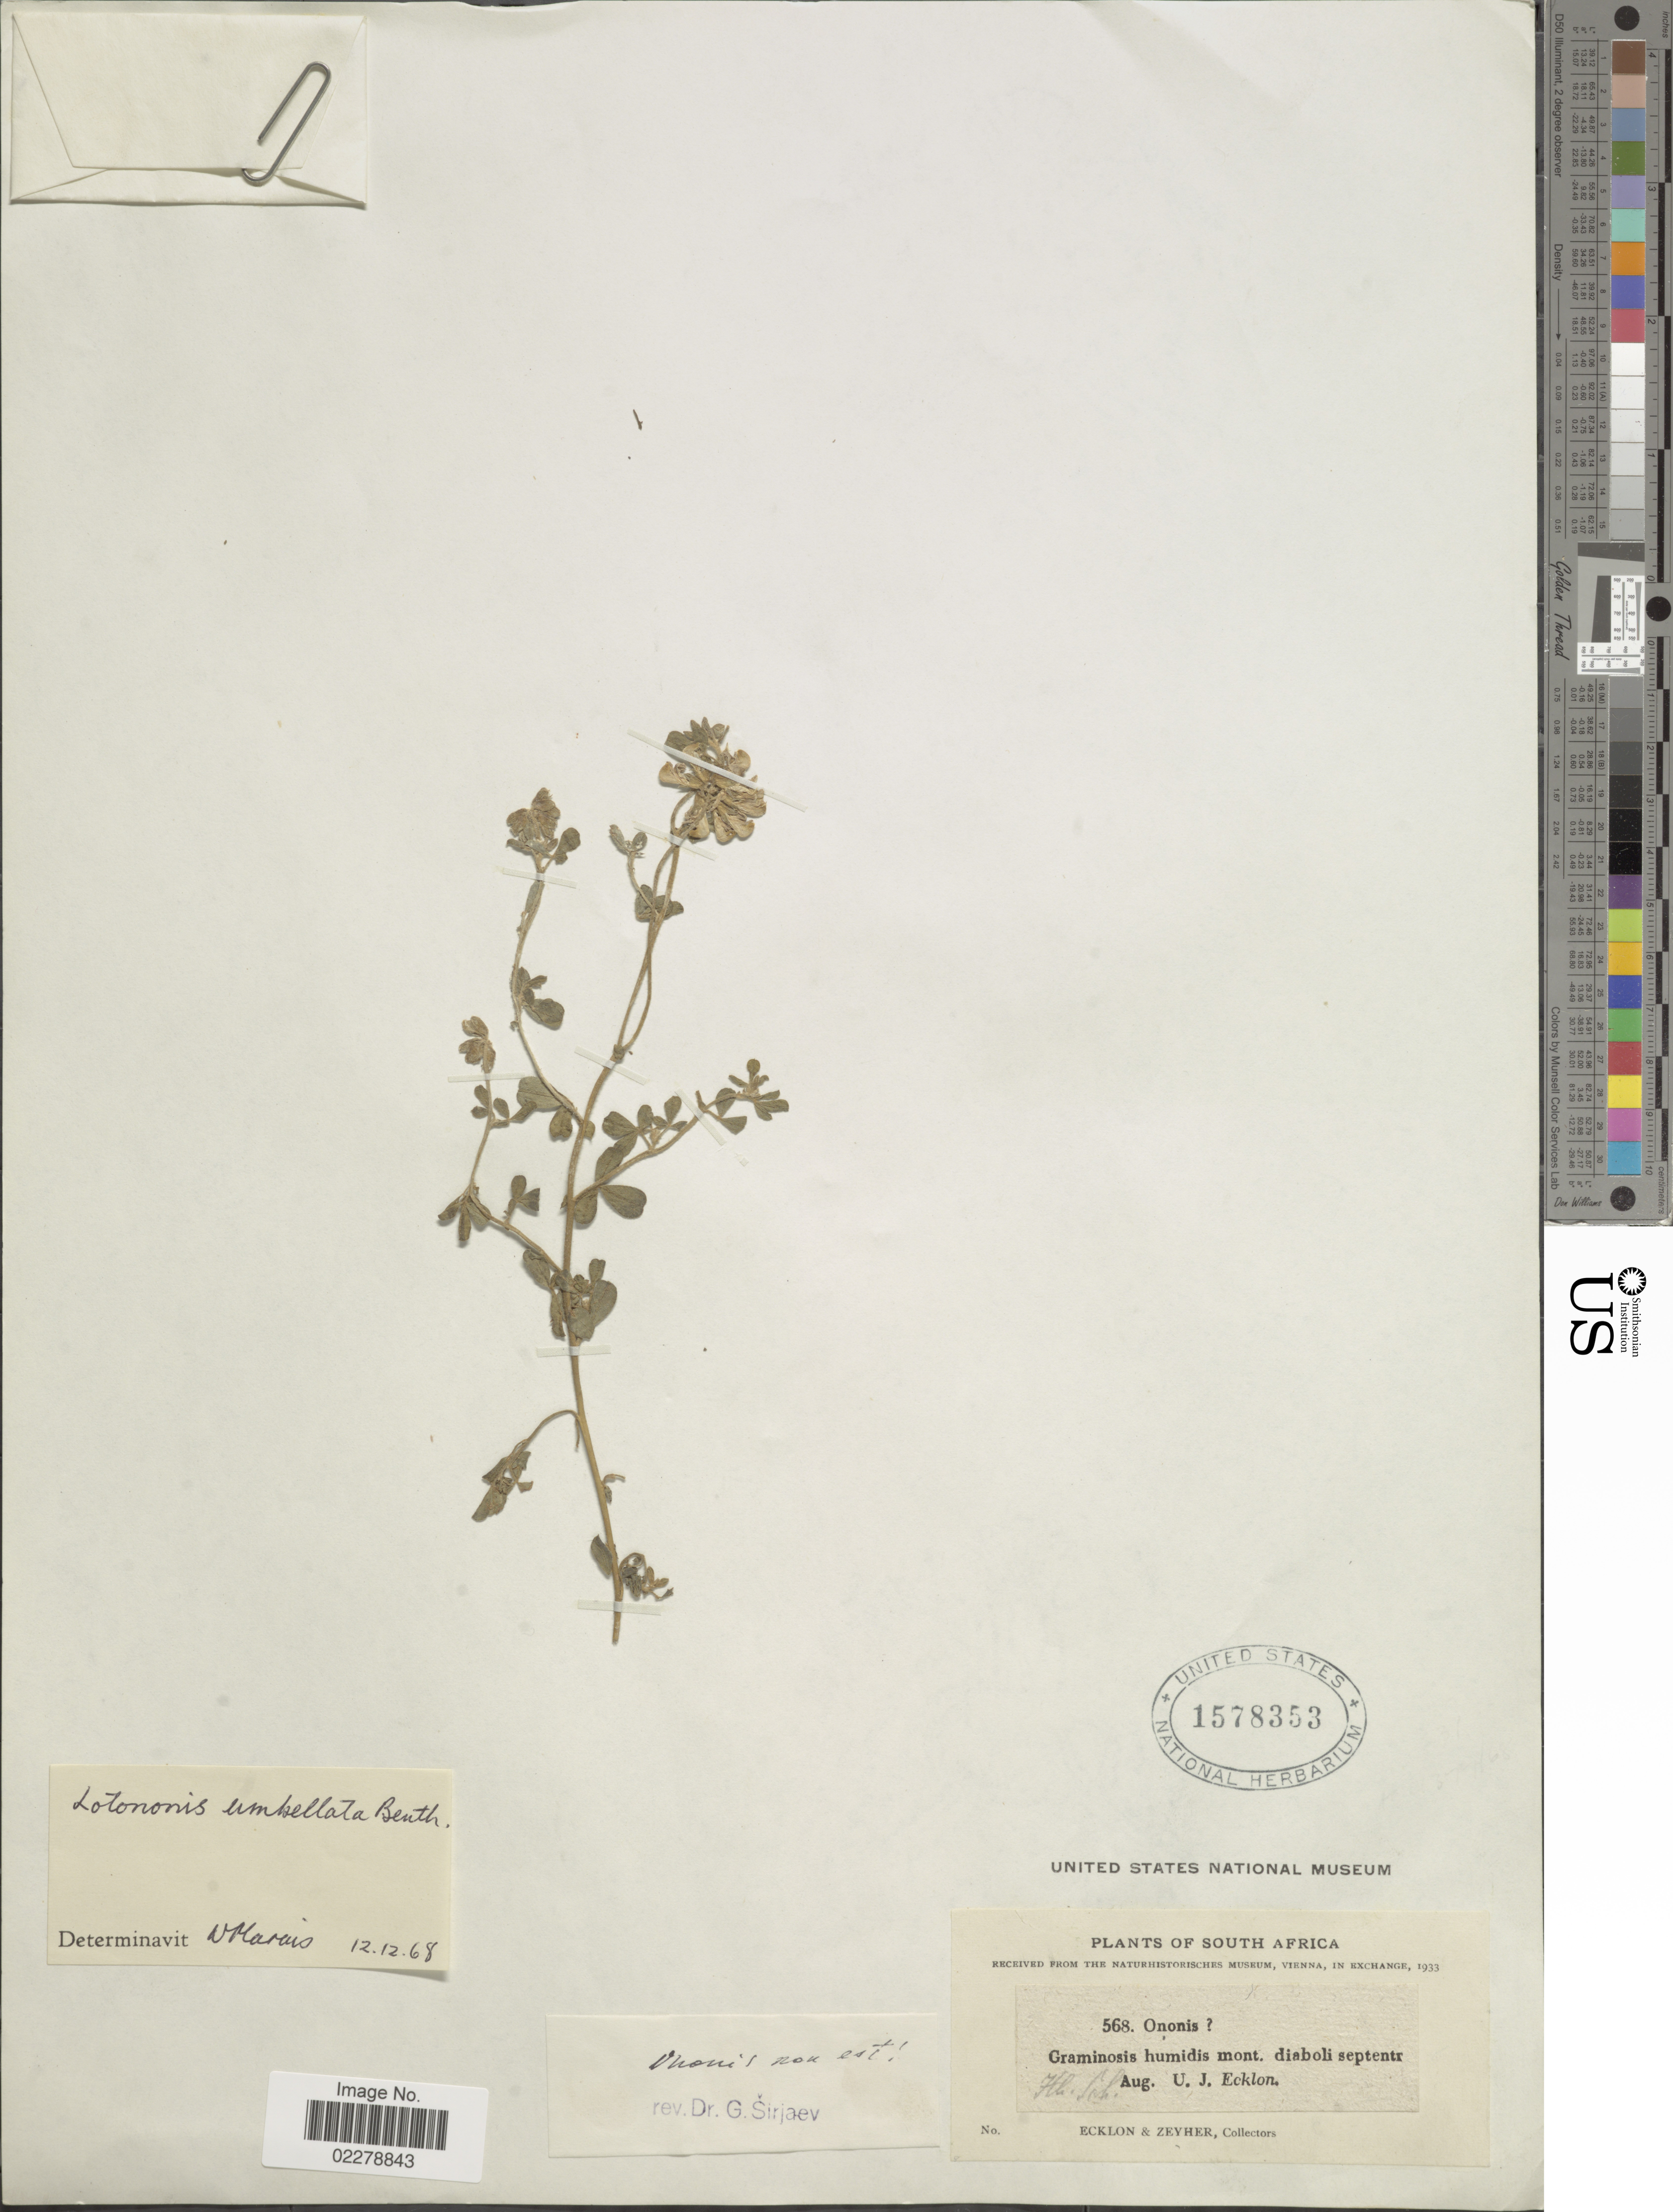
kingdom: Plantae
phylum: Tracheophyta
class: Magnoliopsida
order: Fabales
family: Fabaceae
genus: Lotononis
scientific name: Lotononis umbellata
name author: (L.) Benth.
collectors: -. Ecklon & -. Zeyher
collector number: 568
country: South Africa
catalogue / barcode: US 1578353